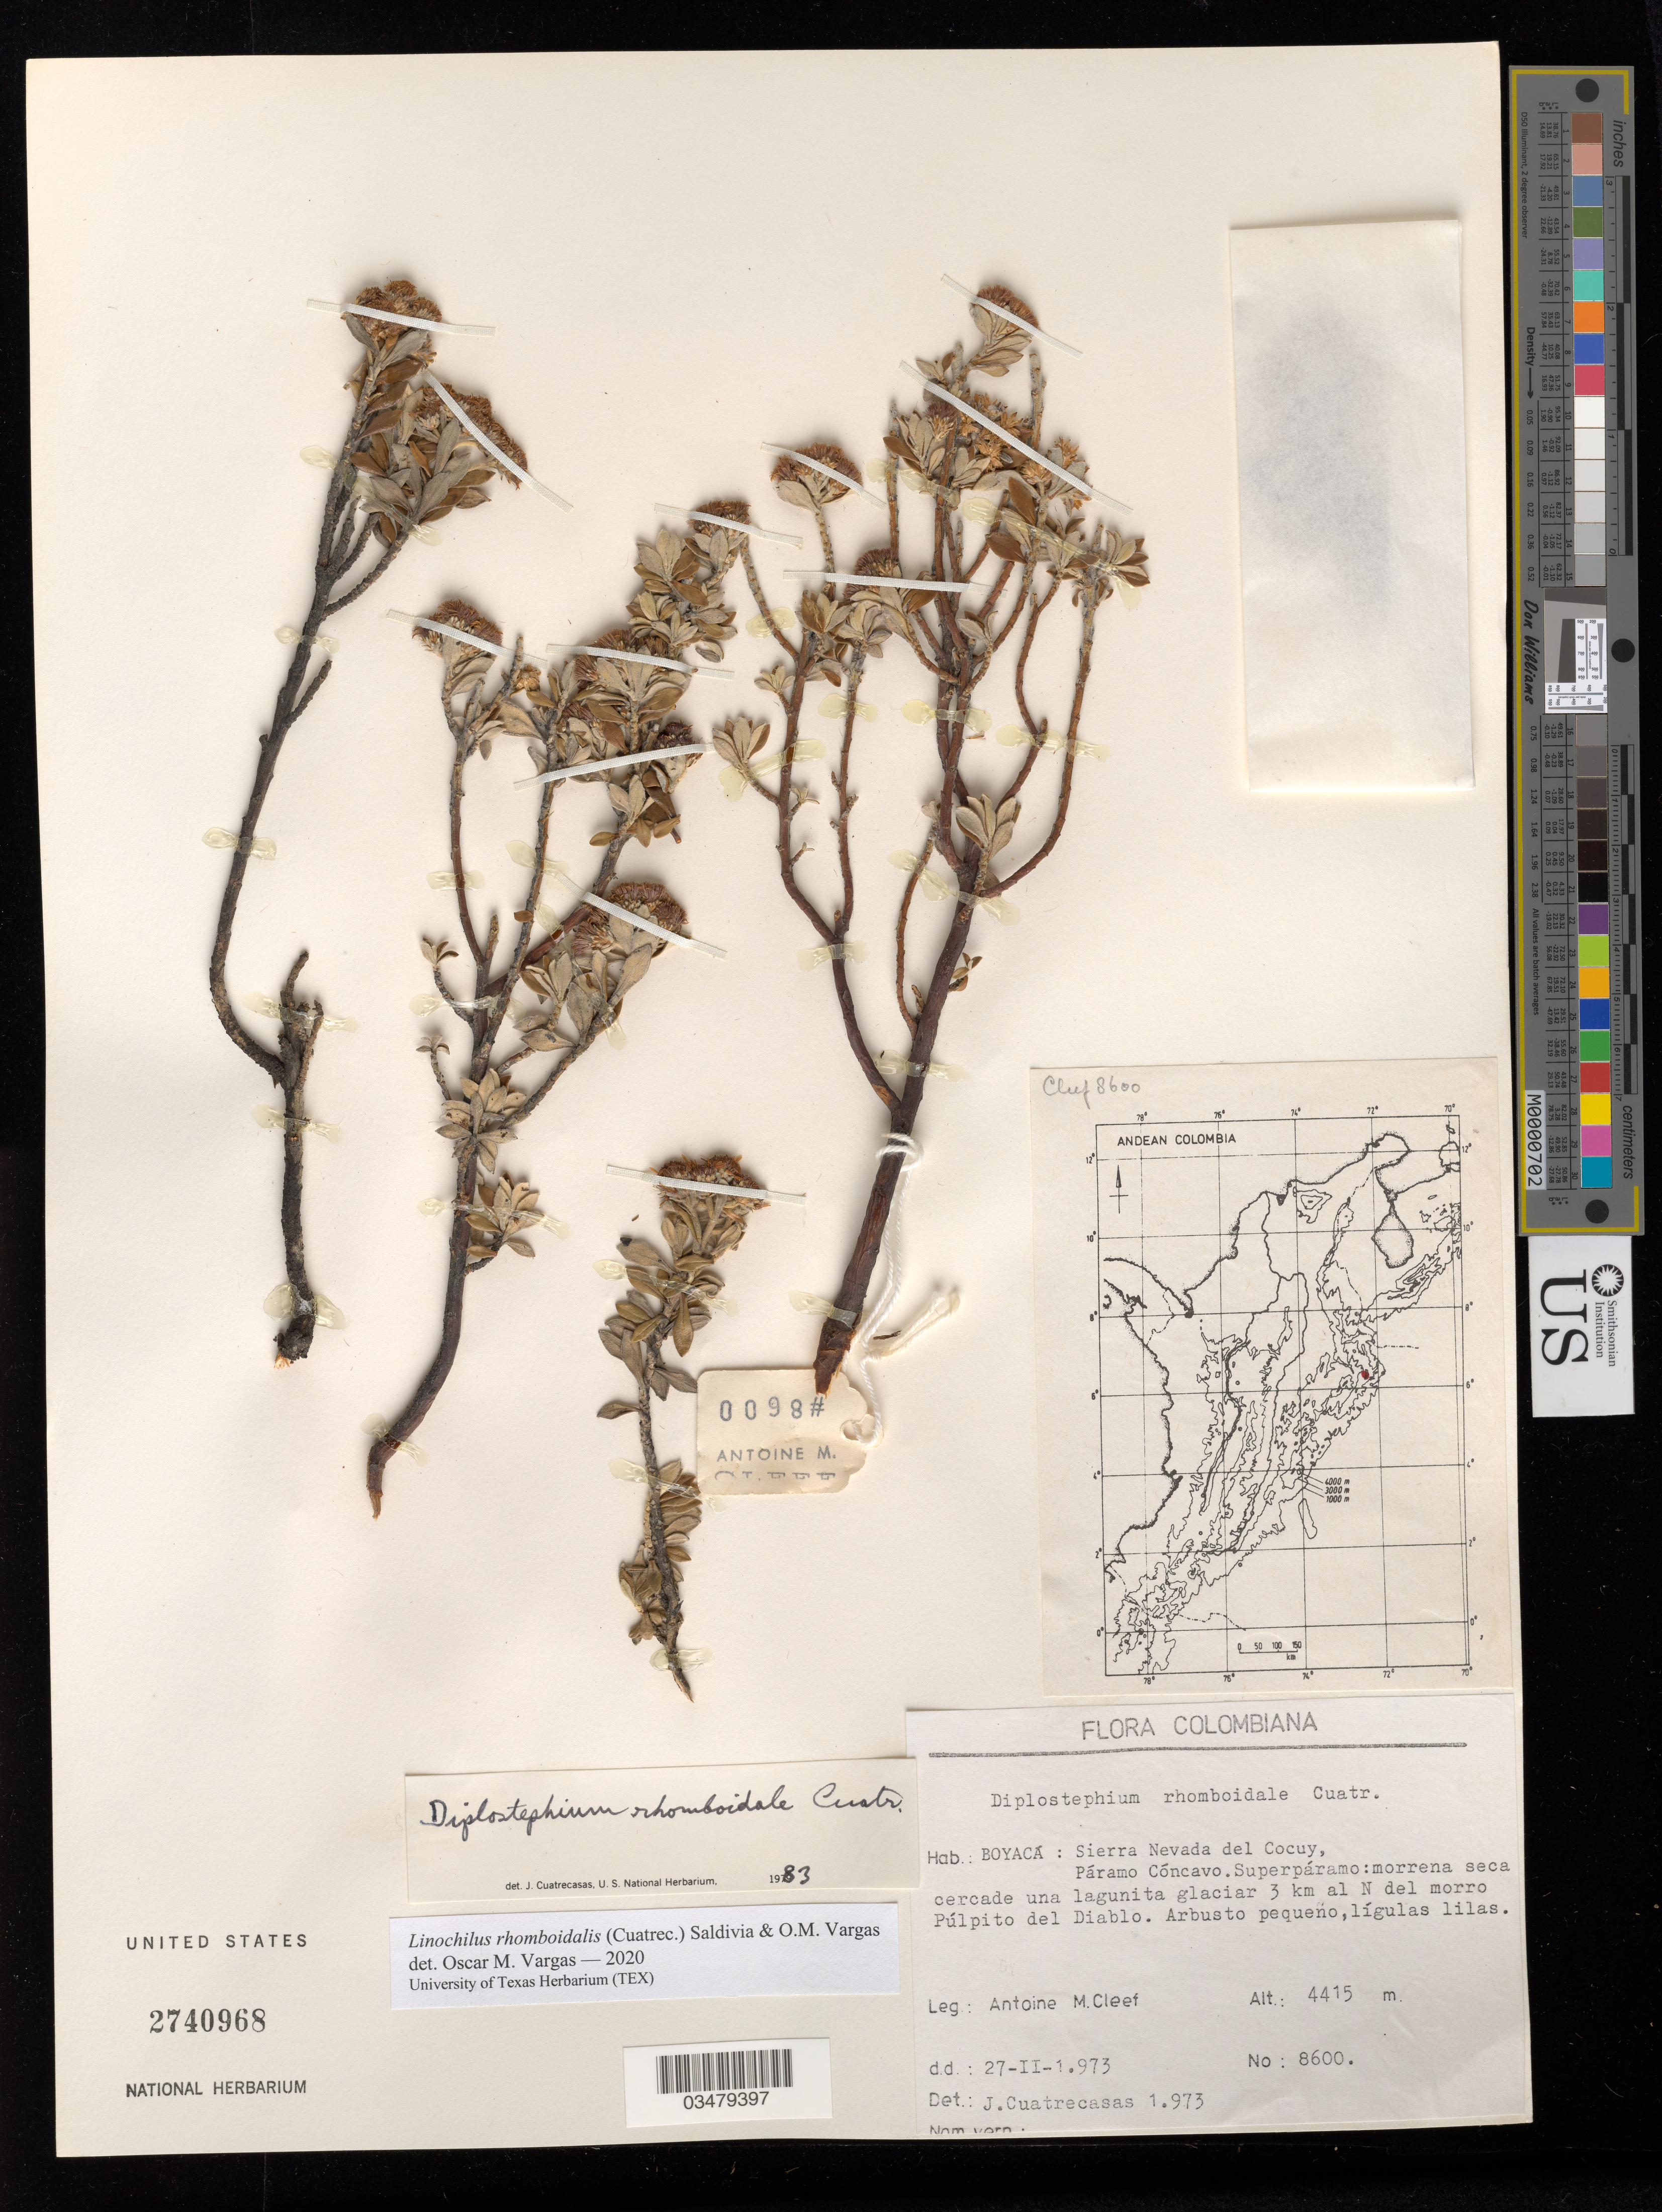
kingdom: Plantae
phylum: Tracheophyta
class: Magnoliopsida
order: Asterales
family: Asteraceae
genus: Linochilus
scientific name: Linochilus rhomboidalis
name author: (Cuatrec.) Saldivia & O.M. Vargas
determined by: Vargas, Oscar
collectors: A. M. Cleef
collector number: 8600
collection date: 1973-02-27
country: Colombia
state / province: Boyacá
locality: Sierra Nevada del Cocuy, Páramo Cóncavo. Lagunita glaciar entre morrenas del superpáramo, 3 km al N del morro Púlpito del Diablo.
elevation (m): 4410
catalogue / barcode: US 2740968